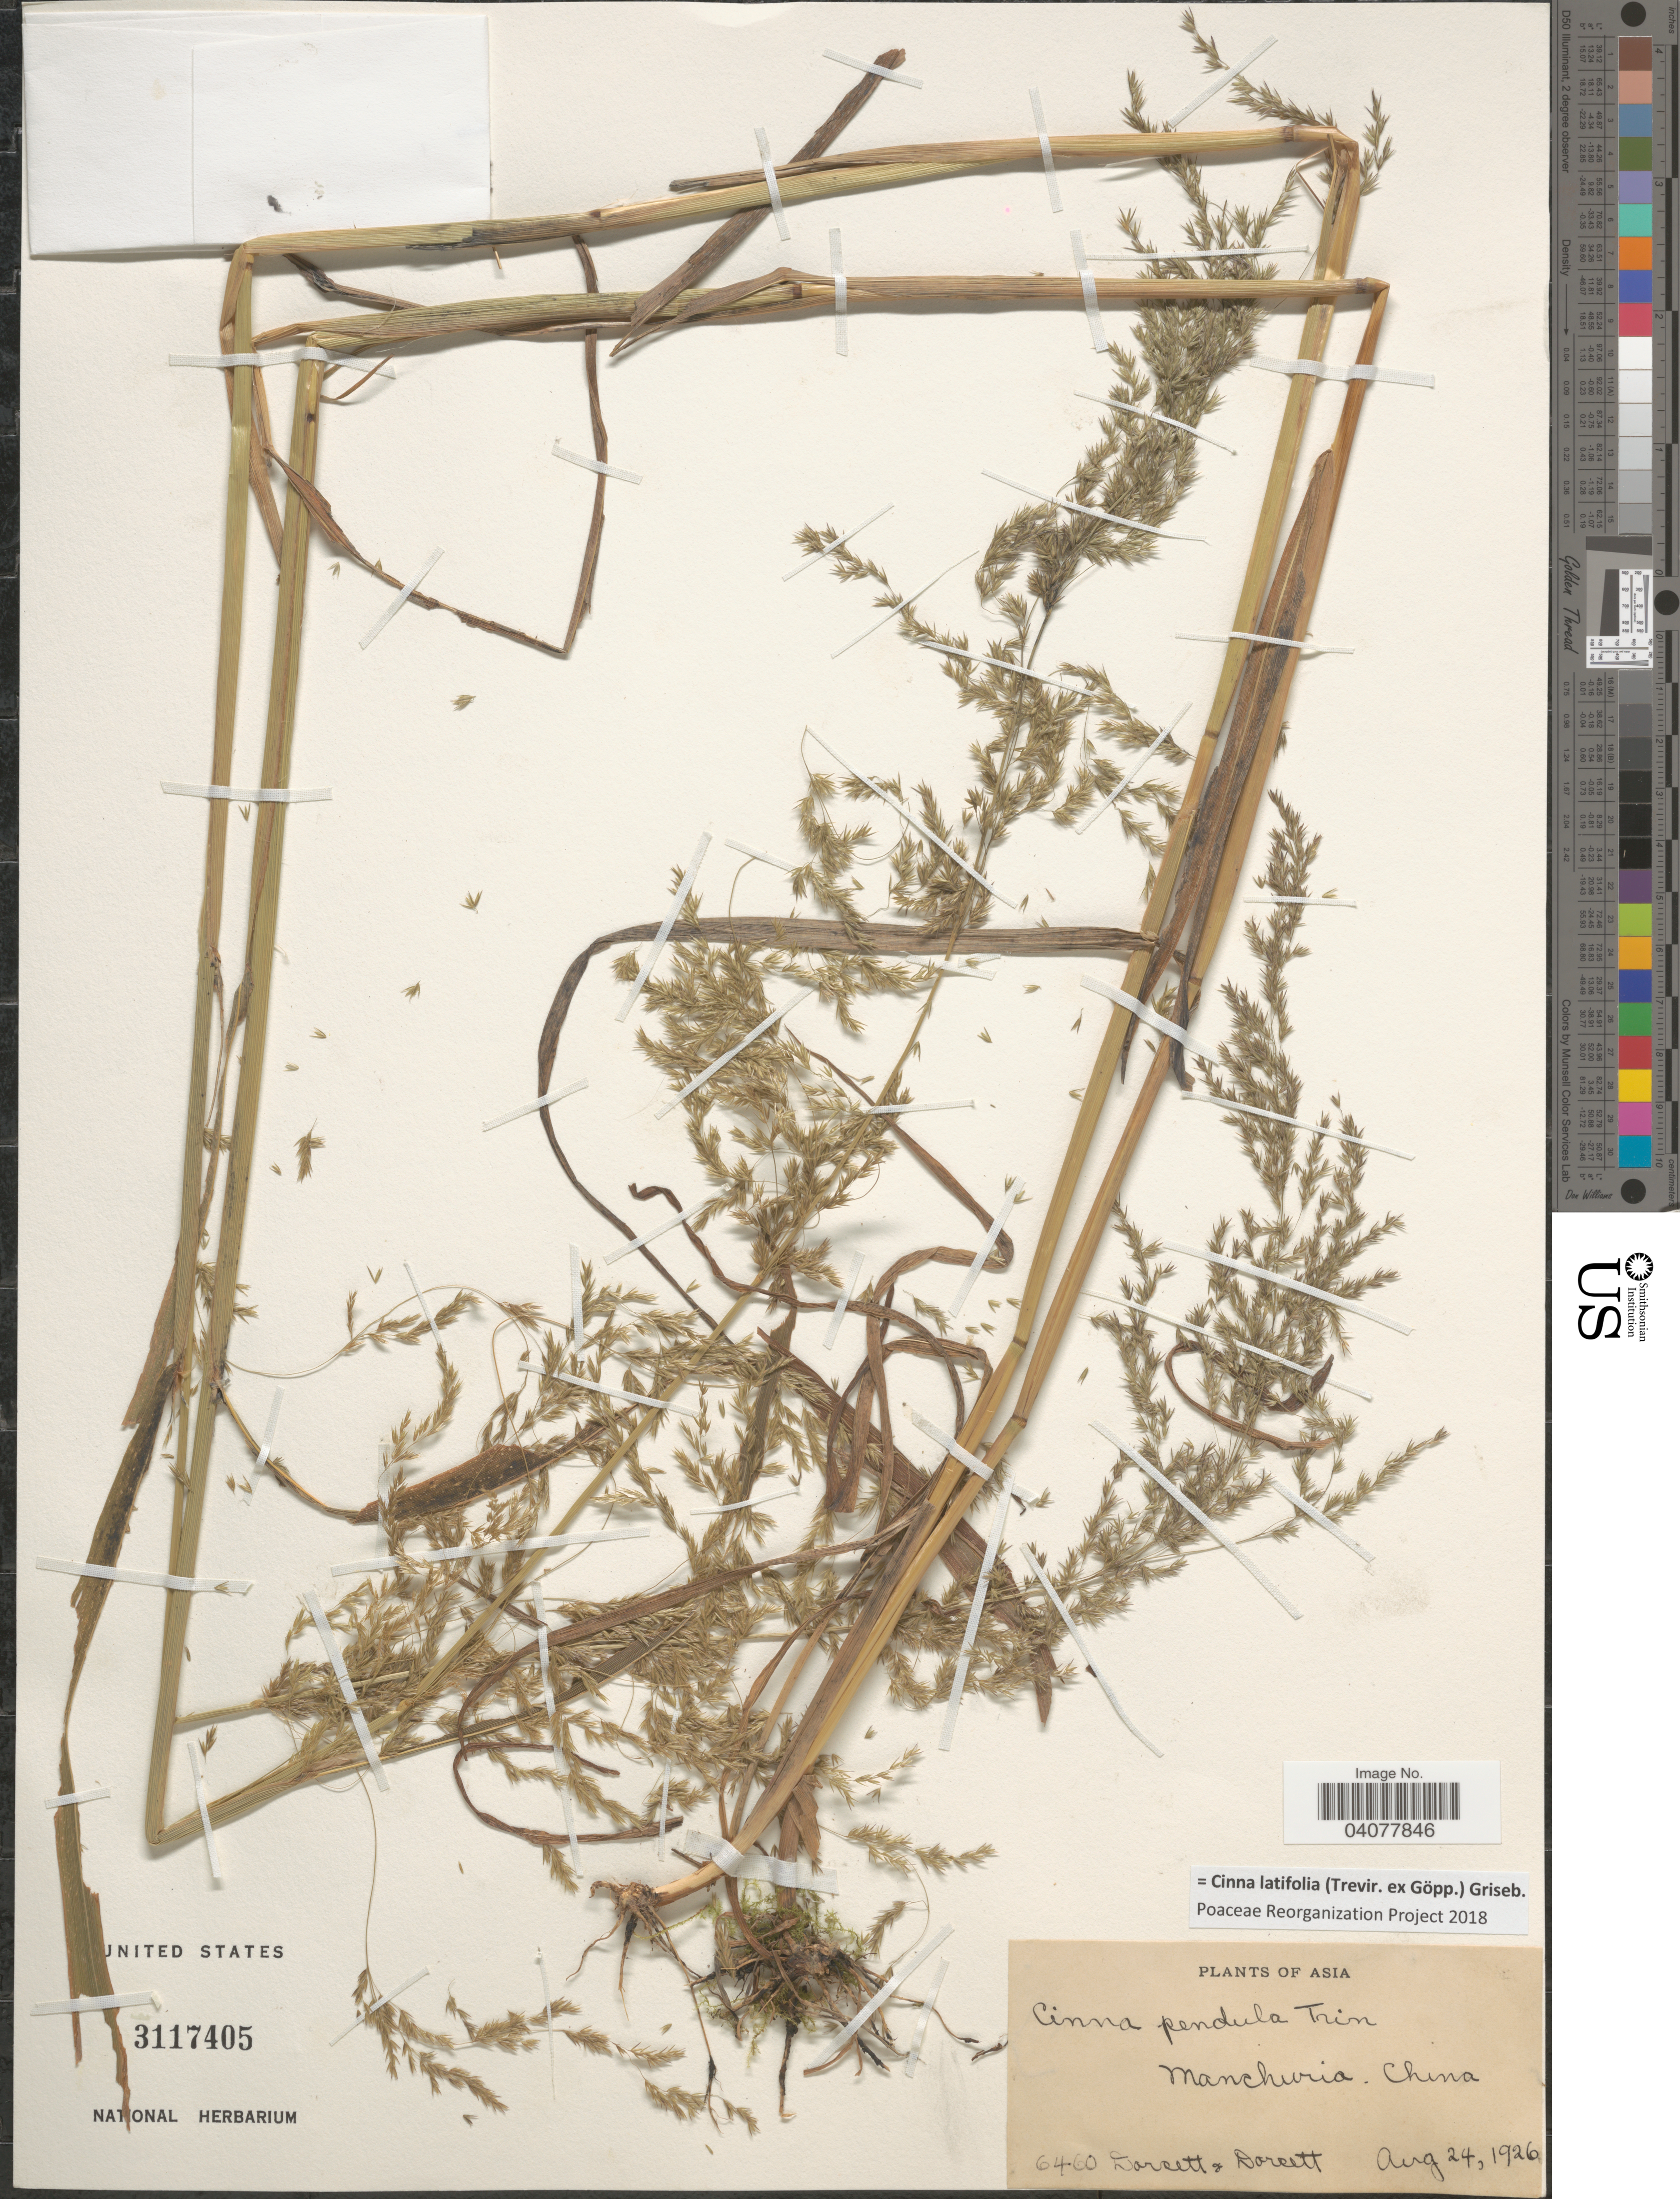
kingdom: Plantae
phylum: Tracheophyta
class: Liliopsida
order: Poales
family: Poaceae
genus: Cinna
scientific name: Cinna latifolia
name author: (Trevir. ex Goeppert) Griseb.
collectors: -- Dorsett & -- Dorsett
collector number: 6460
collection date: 1926-08-24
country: China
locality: Manchuria.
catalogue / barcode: US 3117405